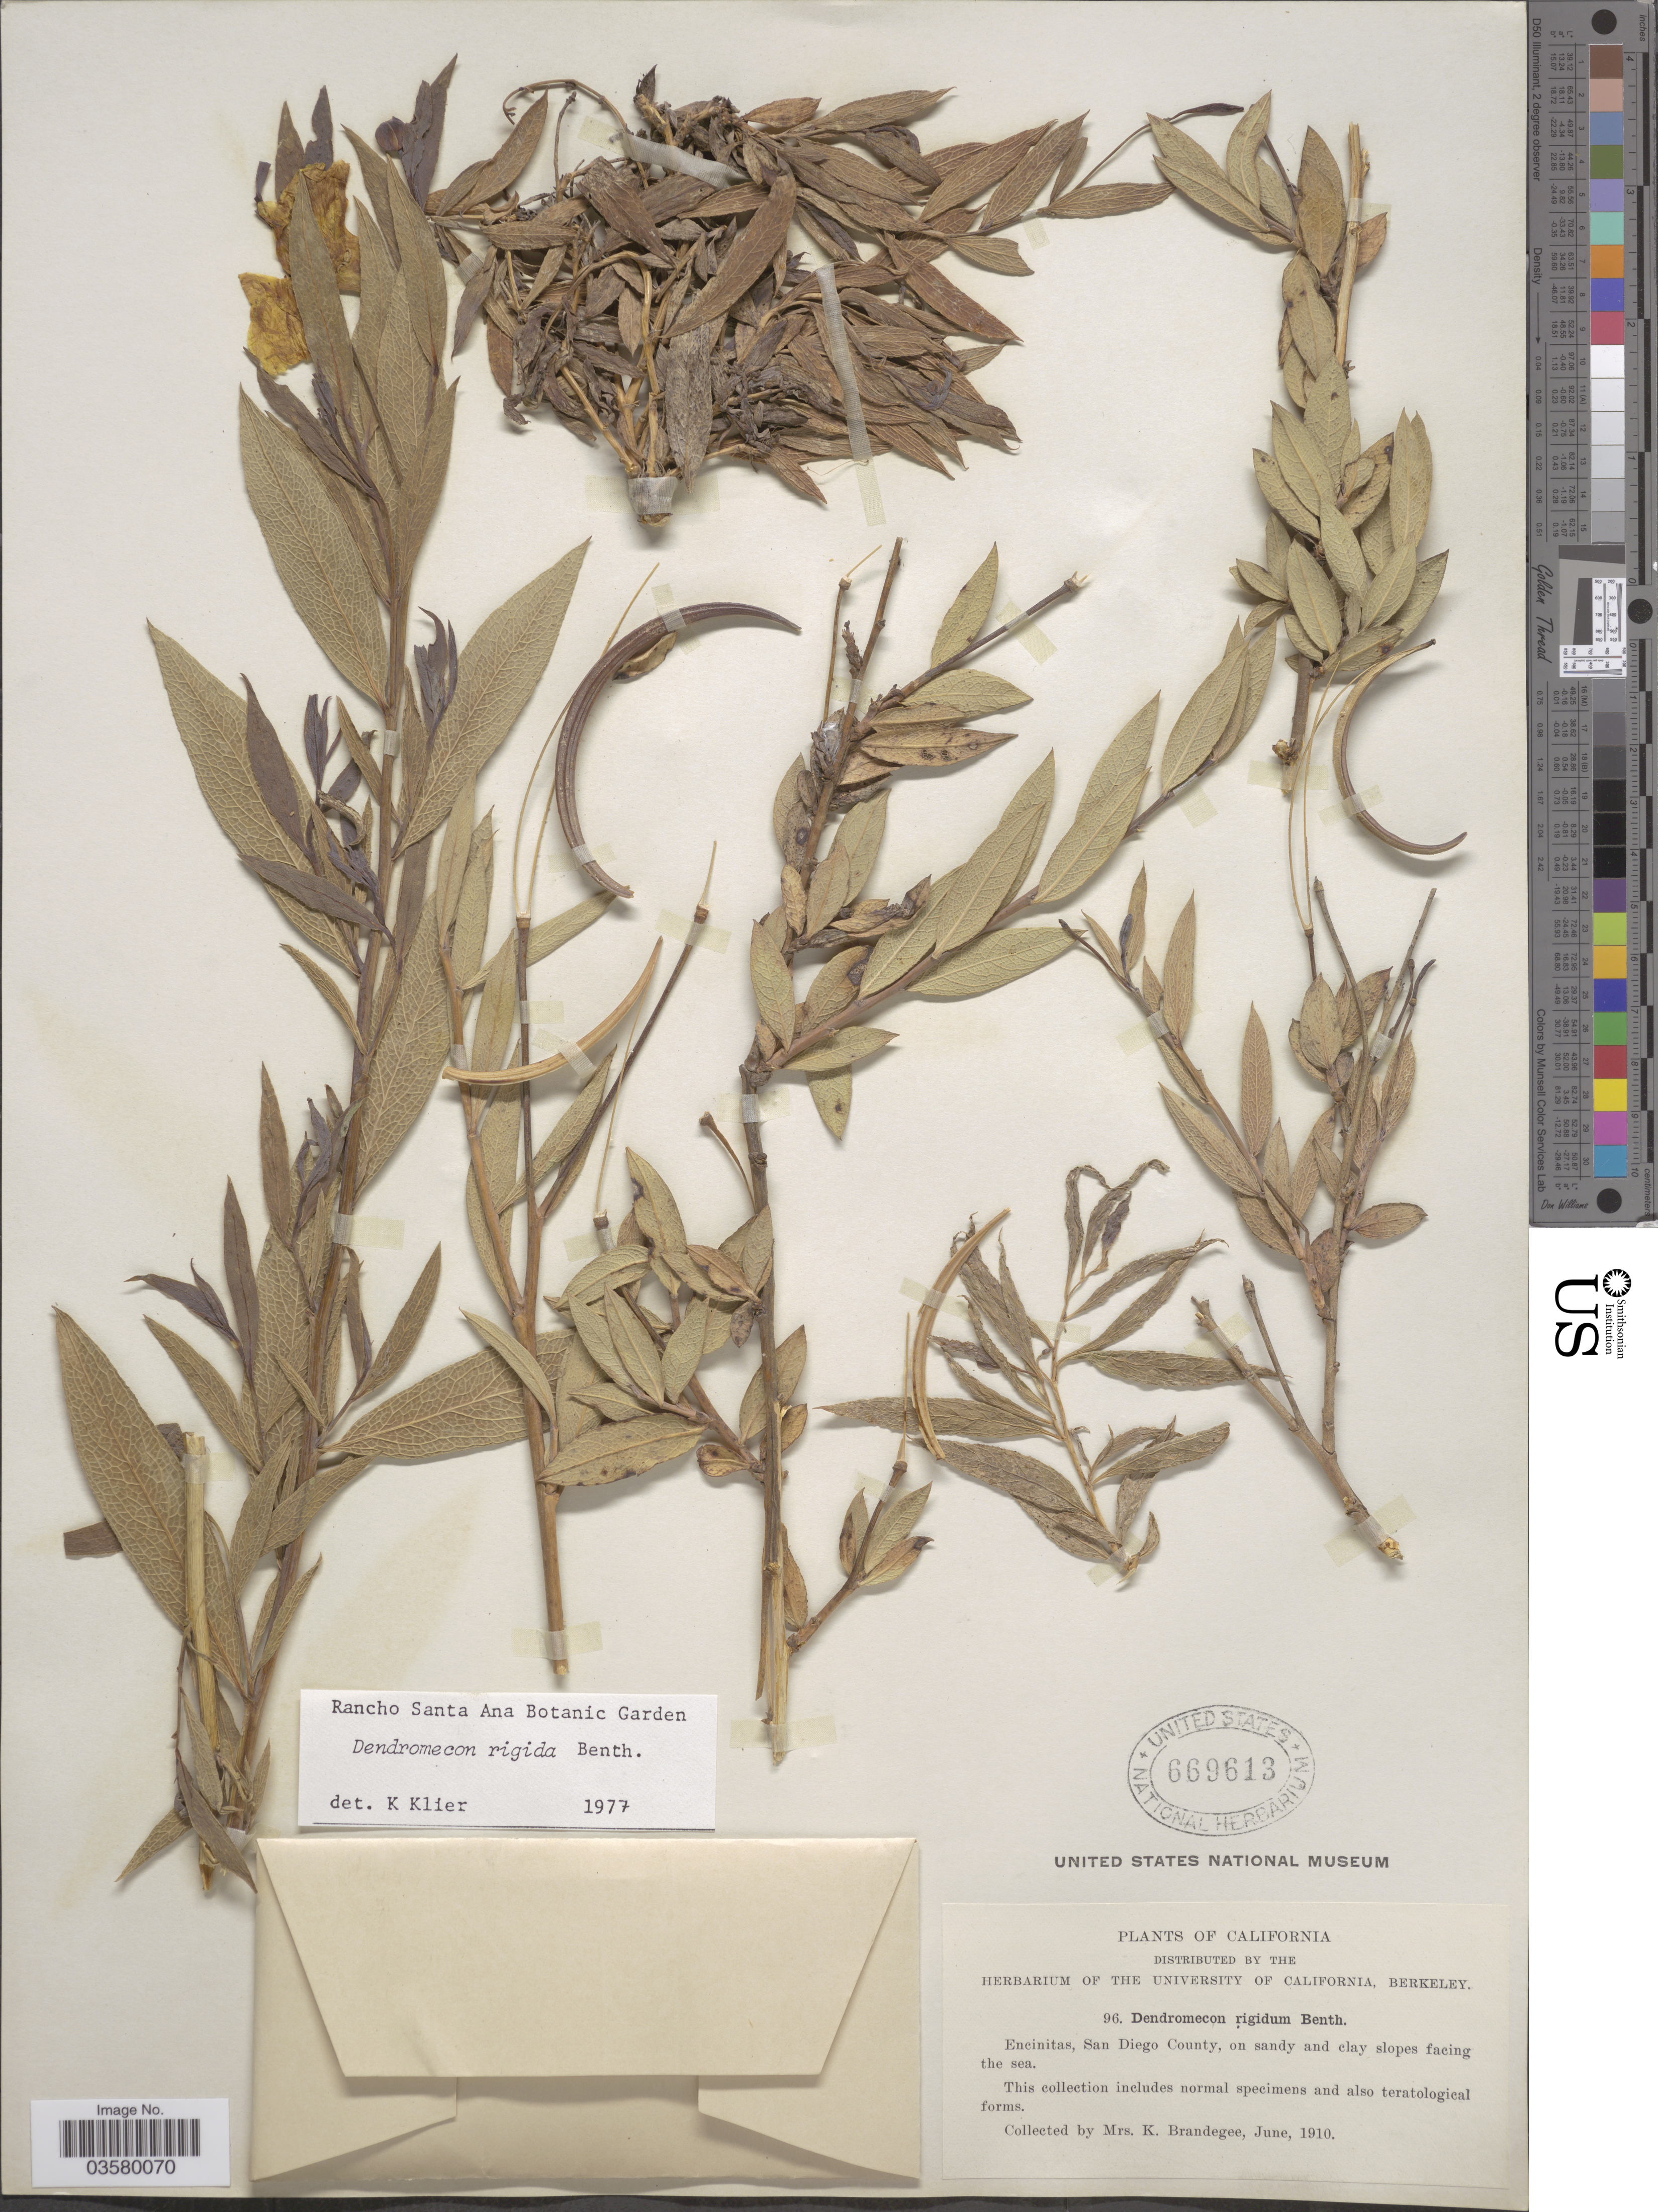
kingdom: Plantae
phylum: Tracheophyta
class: Magnoliopsida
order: Ranunculales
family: Papaveraceae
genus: Dendromecon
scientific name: Dendromecon rigida subsp. rigida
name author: Benth.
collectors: K. Brandegee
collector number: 96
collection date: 1910-06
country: United States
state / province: California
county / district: San Diego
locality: Encinitas, San Diego County, on sandy and clay slopes facing the sea.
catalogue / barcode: US 669613